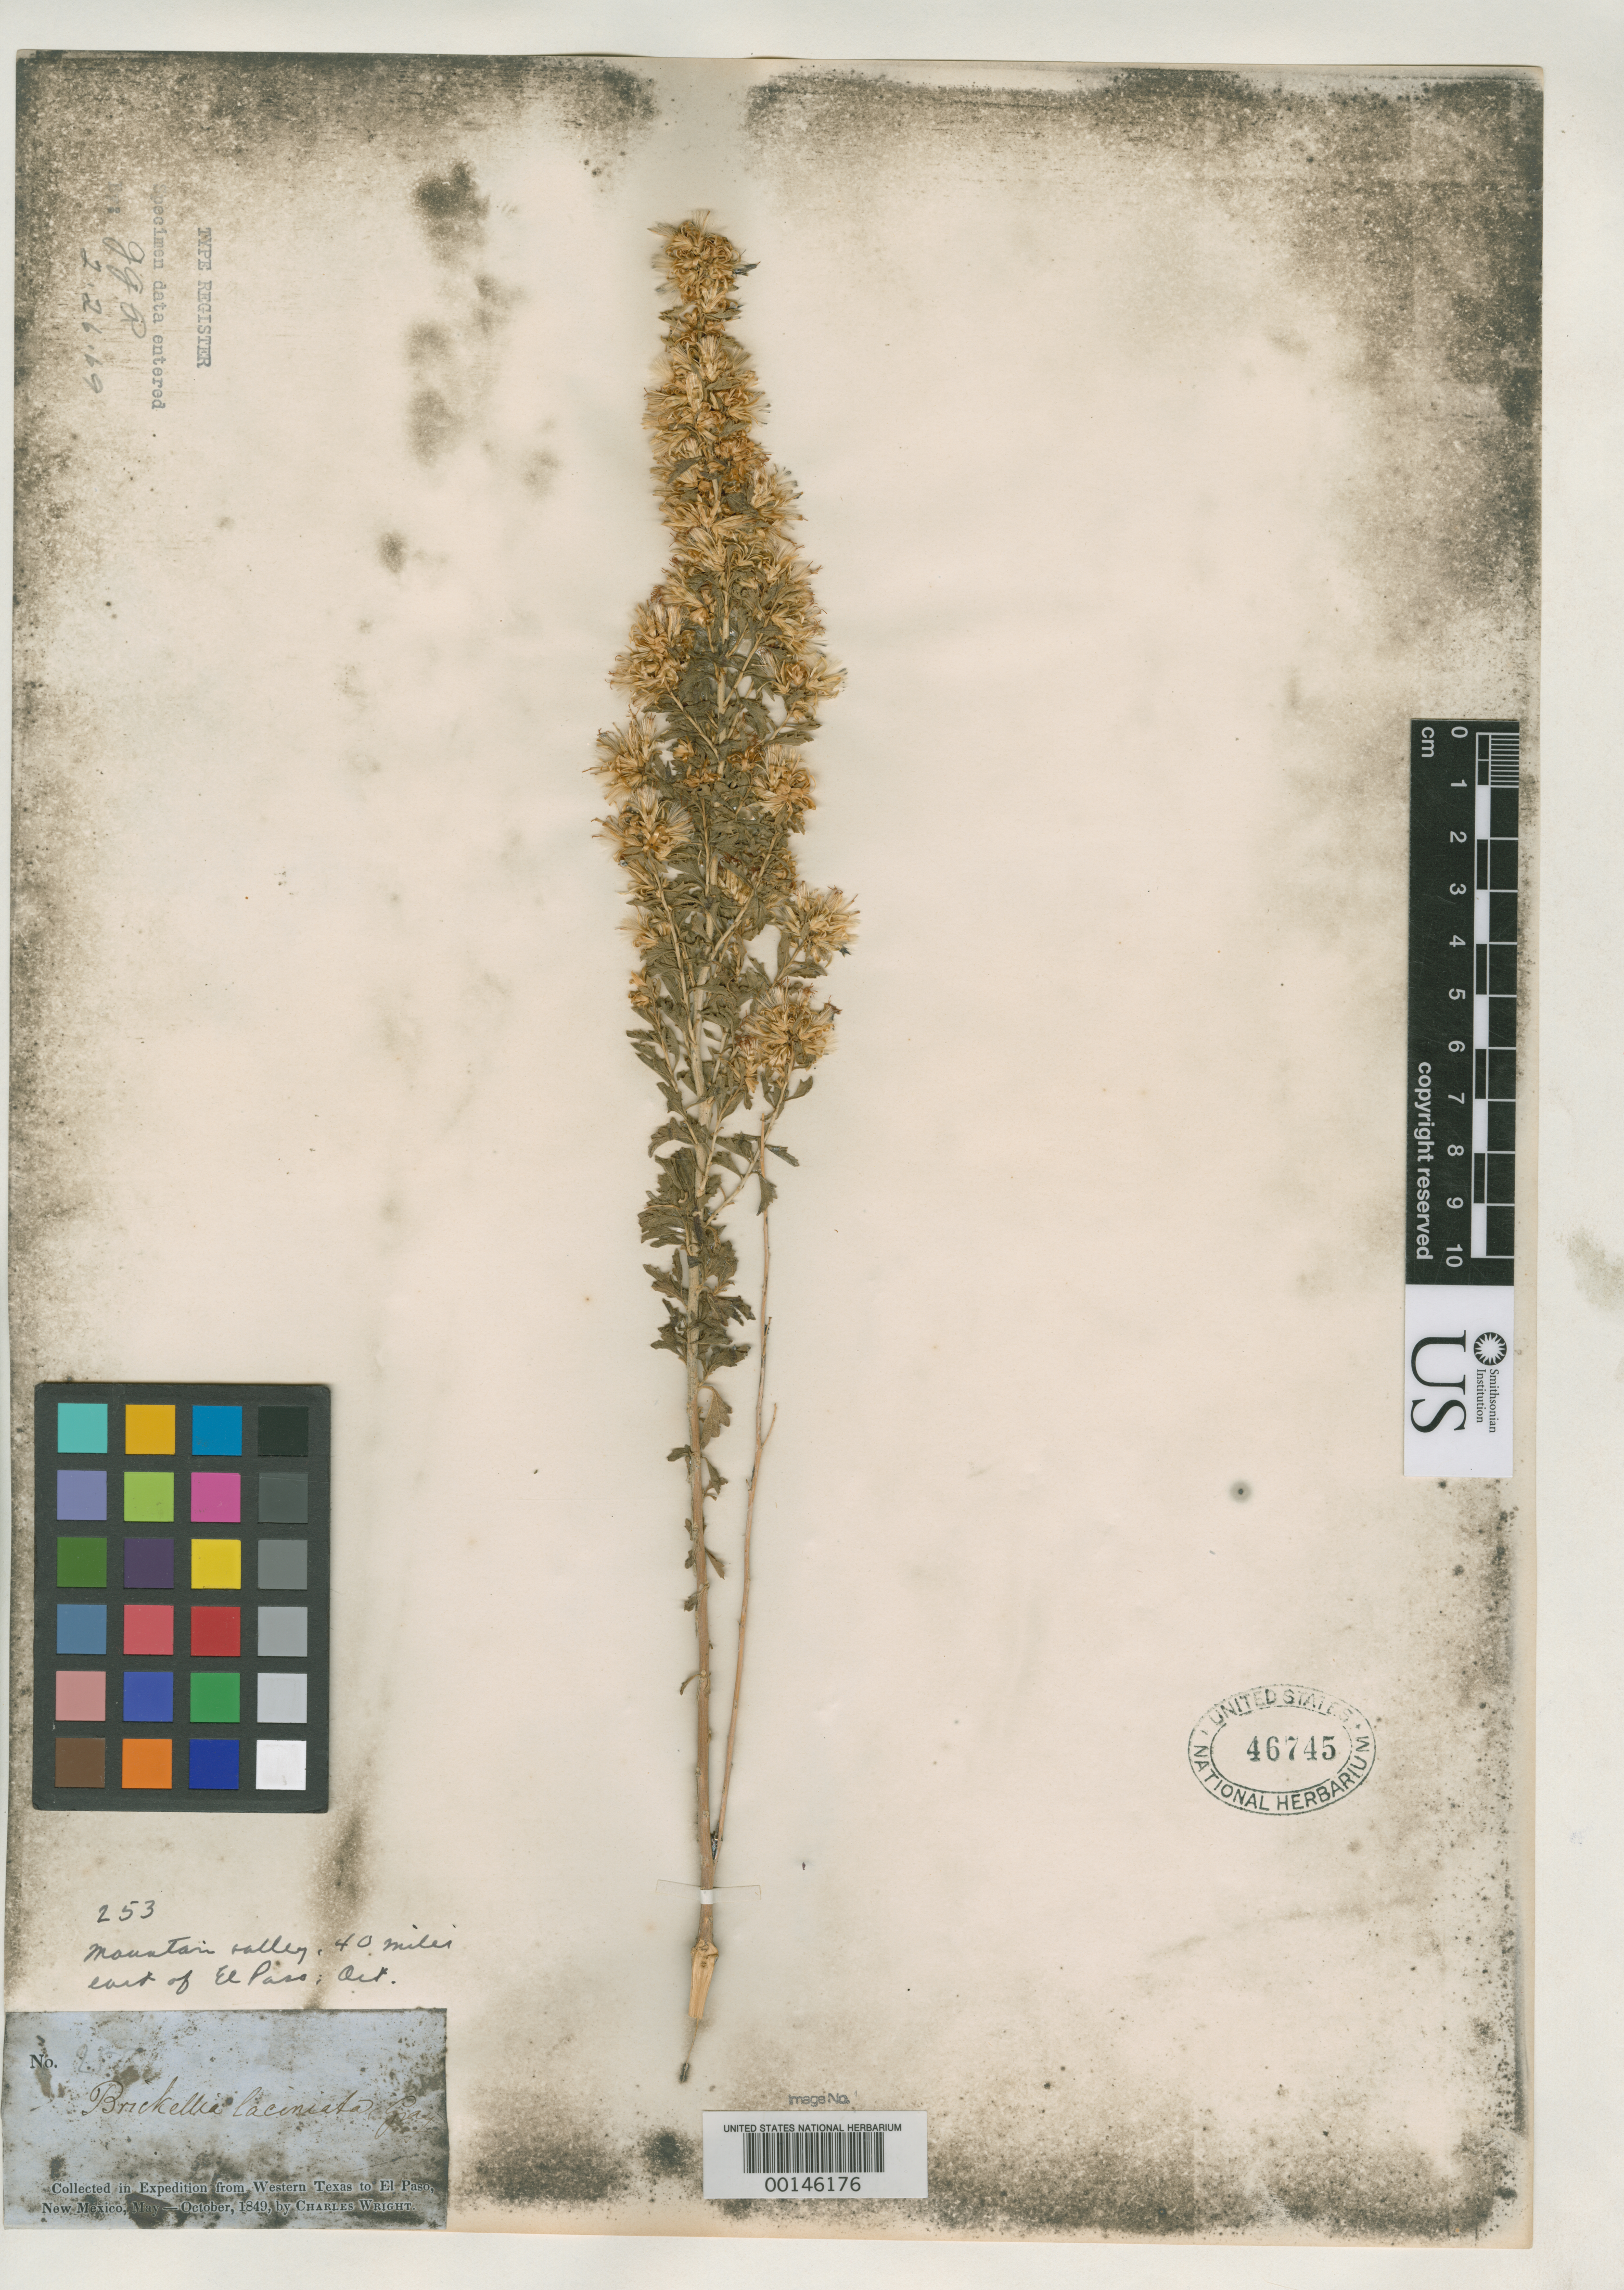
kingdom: Plantae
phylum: Tracheophyta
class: Magnoliopsida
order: Asterales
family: Asteraceae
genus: Brickellia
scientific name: Brickellia laciniata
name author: A. Gray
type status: Type Collection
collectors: C. Wright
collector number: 253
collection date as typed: Oct 1849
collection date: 1849-10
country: United States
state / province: Texas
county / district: El Paso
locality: El Paso.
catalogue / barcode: US 46745